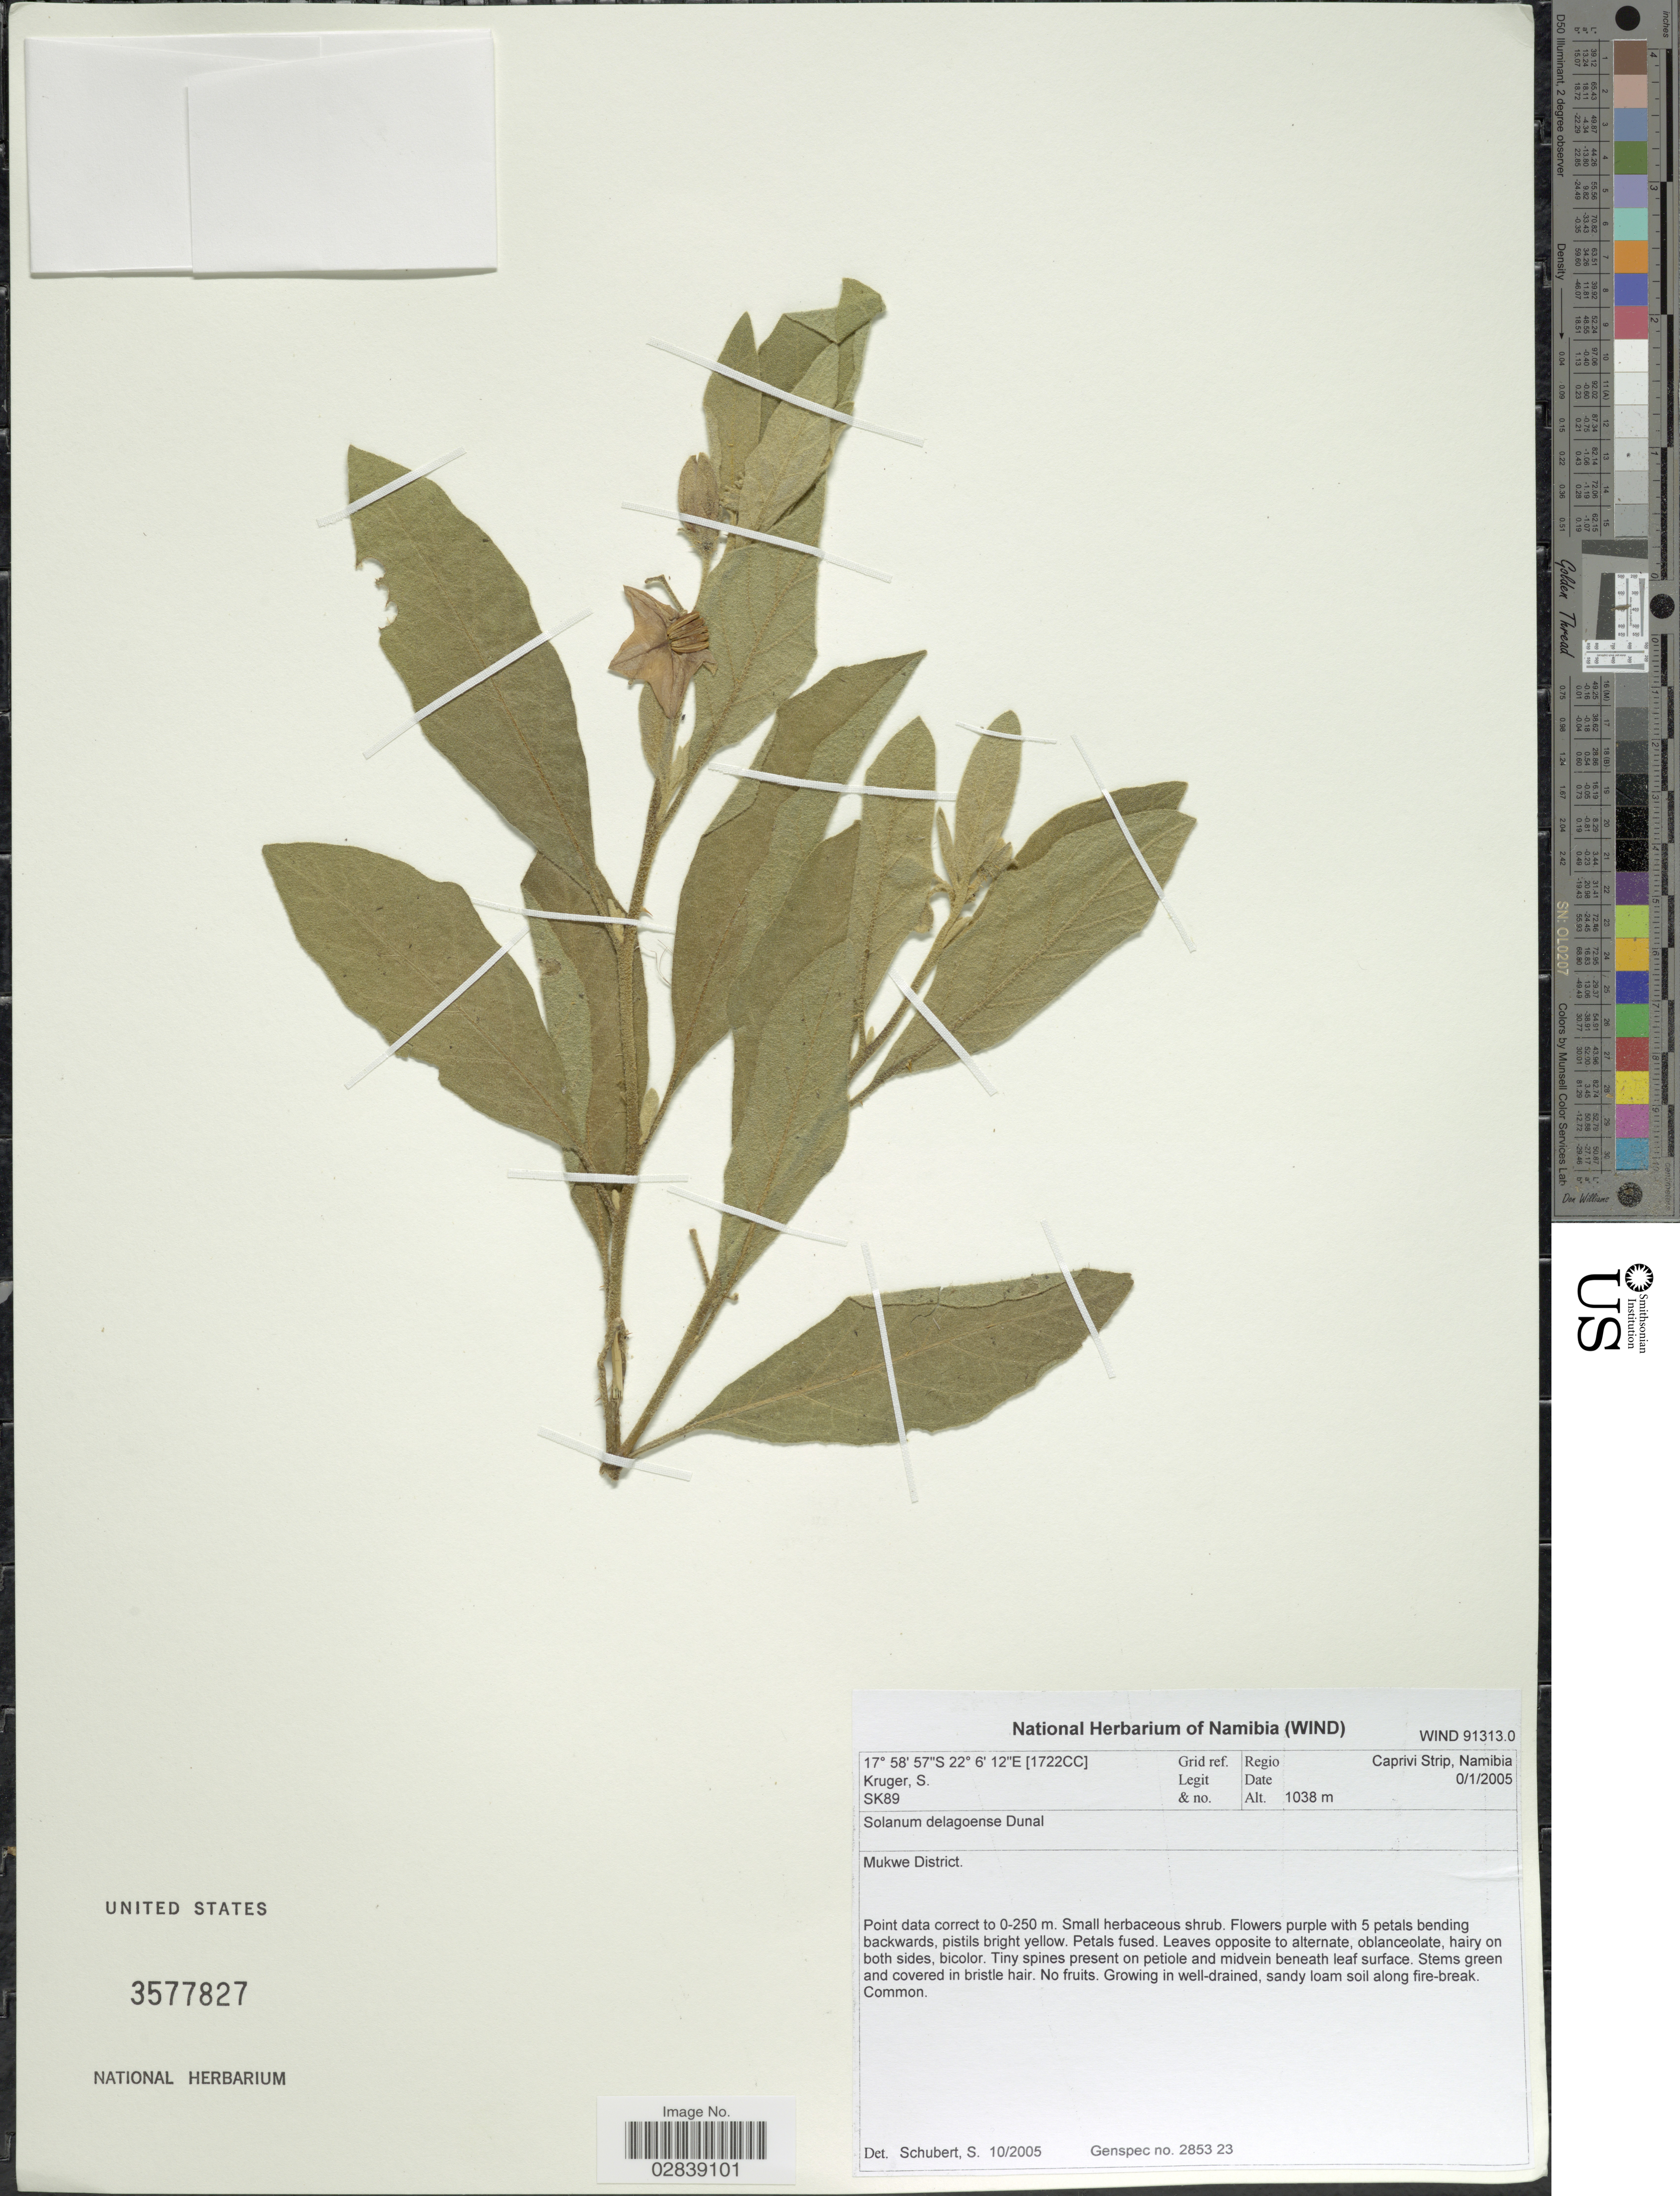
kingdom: Plantae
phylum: Tracheophyta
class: Magnoliopsida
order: Solanales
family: Solanaceae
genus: Solanum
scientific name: Solanum delagoense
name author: Dunal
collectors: S. Kruger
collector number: SK89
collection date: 2005-01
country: Namibia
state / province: Caprivi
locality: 1722CC Grid ref., Regio Caprivi Strip. Mukwe District.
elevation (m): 1038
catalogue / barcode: US 3577827